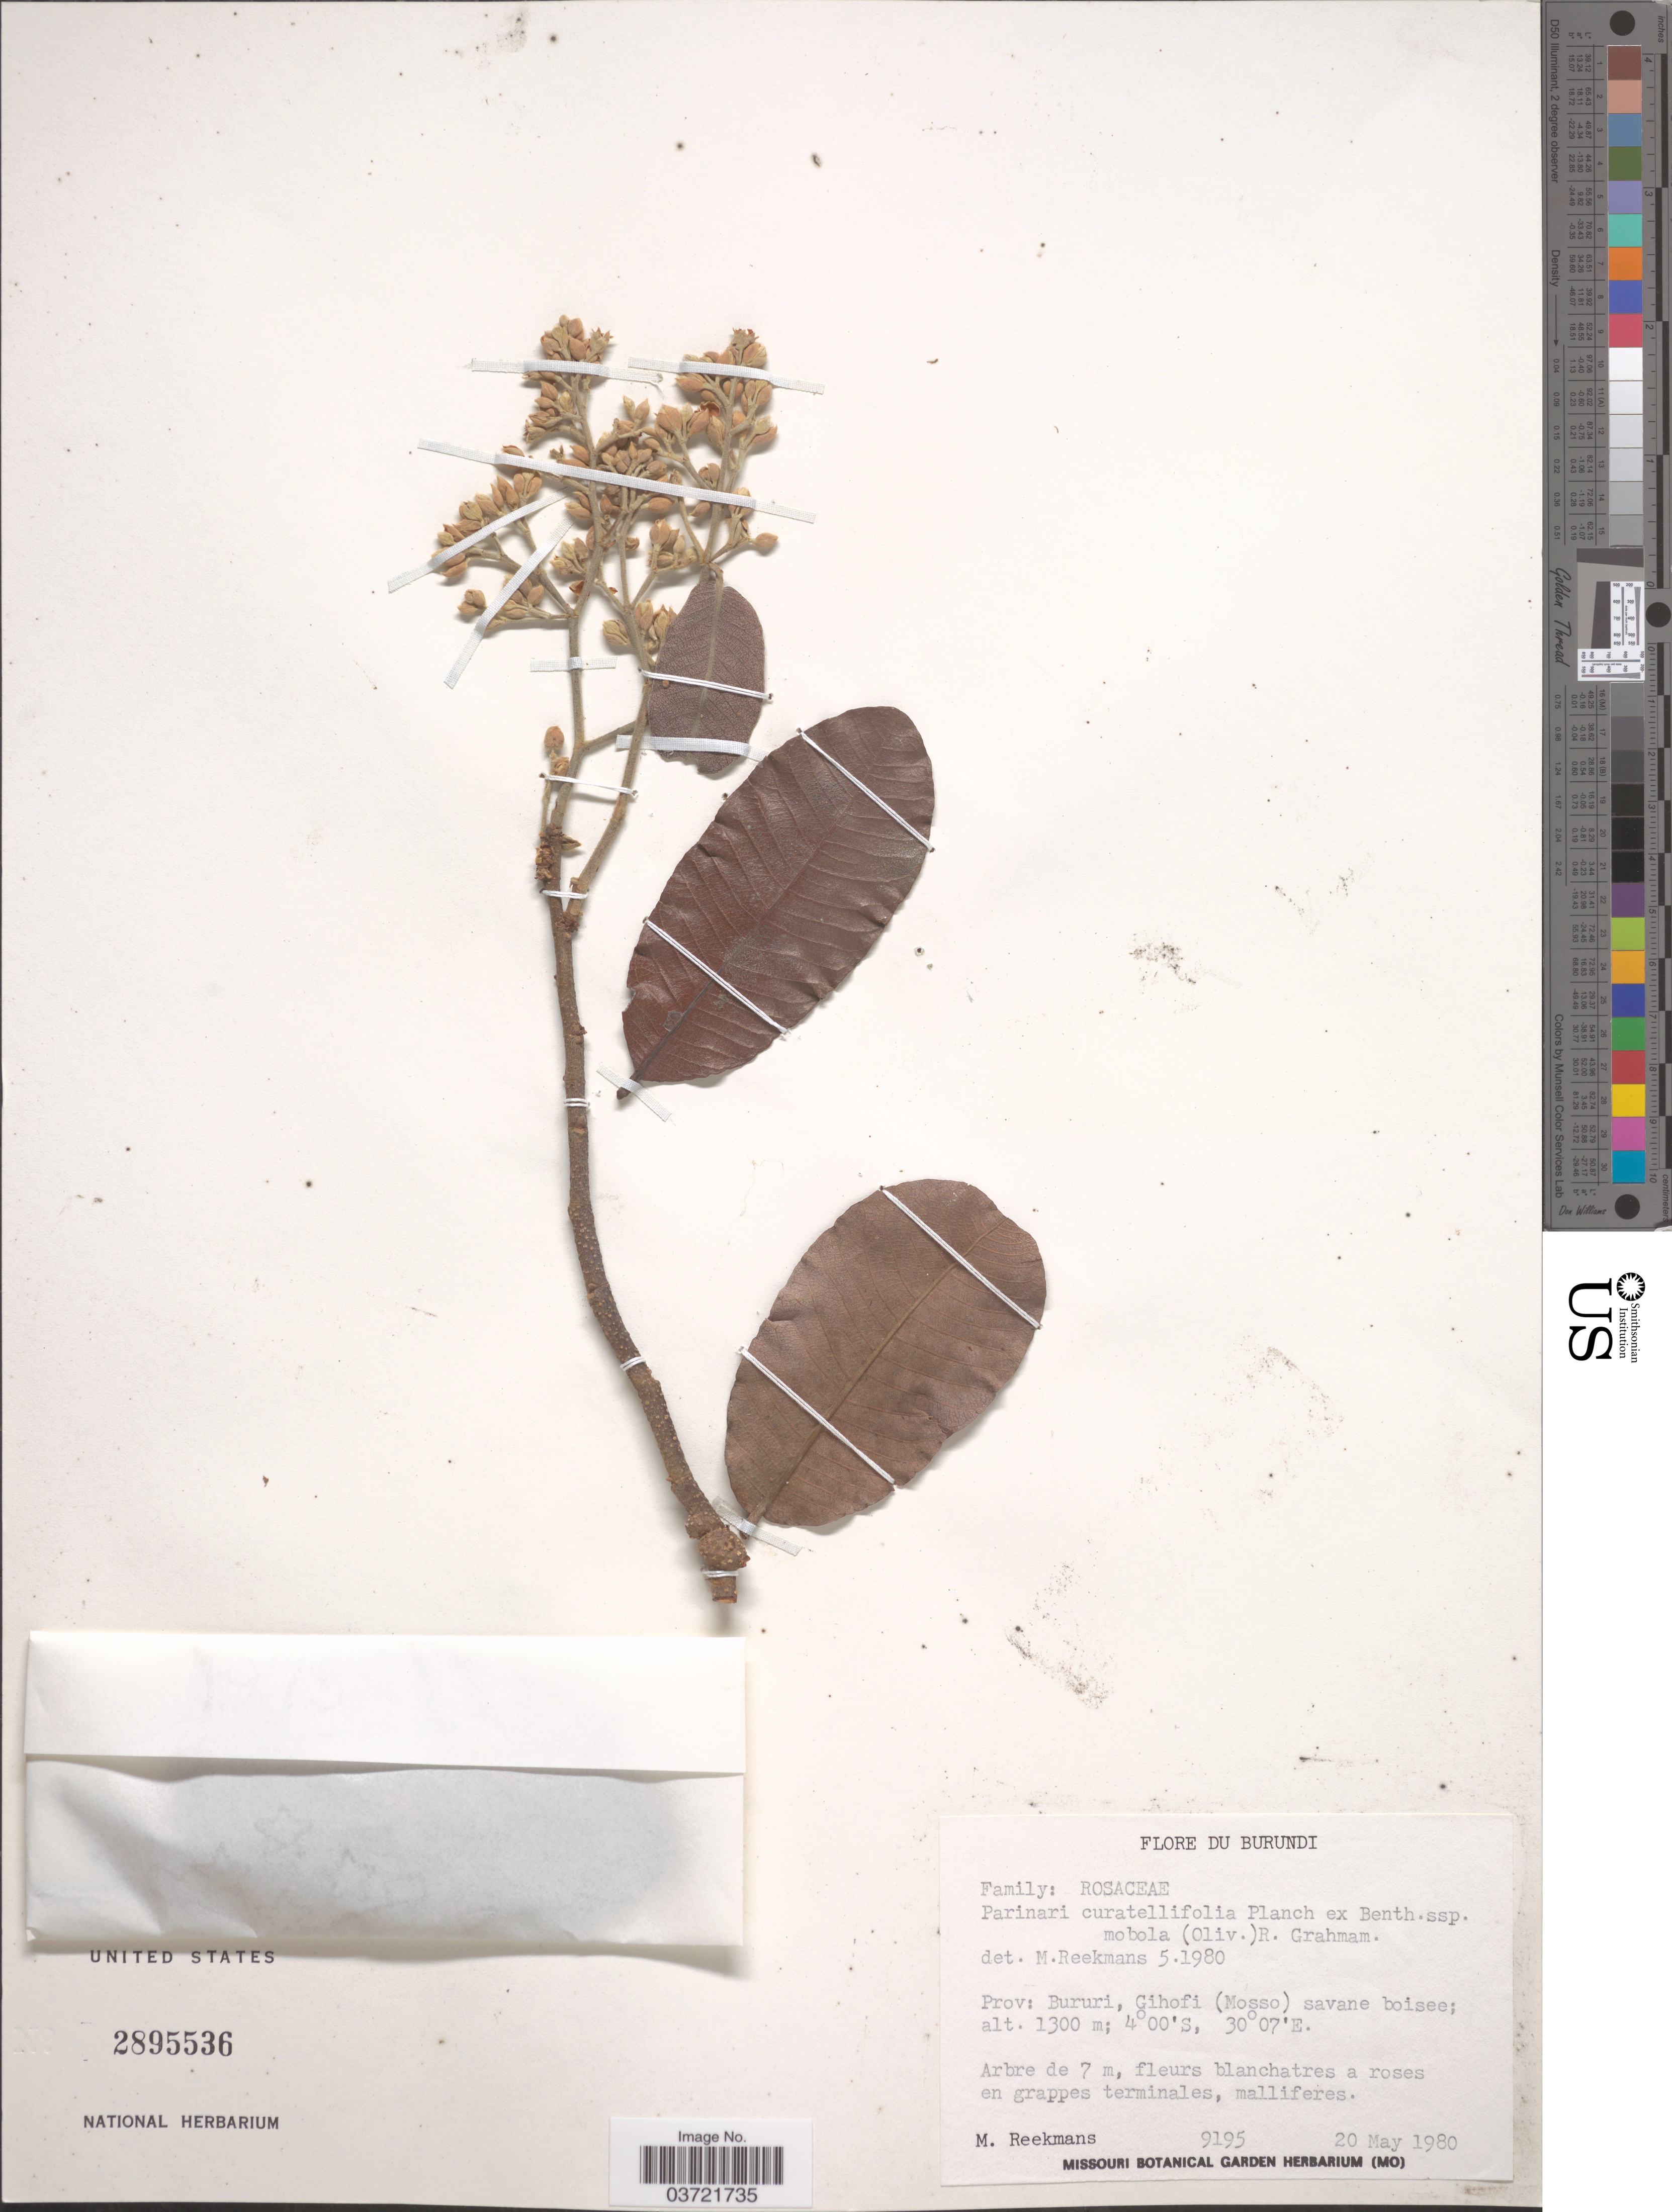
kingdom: Plantae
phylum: Tracheophyta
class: Magnoliopsida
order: Malpighiales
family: Chrysobalanaceae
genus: Parinari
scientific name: Parinari curatellifolia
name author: Planch. ex Benth.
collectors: M. Reekmans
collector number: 9195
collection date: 1980-05-20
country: Burundi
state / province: Bururi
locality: Gihofi (Mosso) savane boisee.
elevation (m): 1300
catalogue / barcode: US 2895536